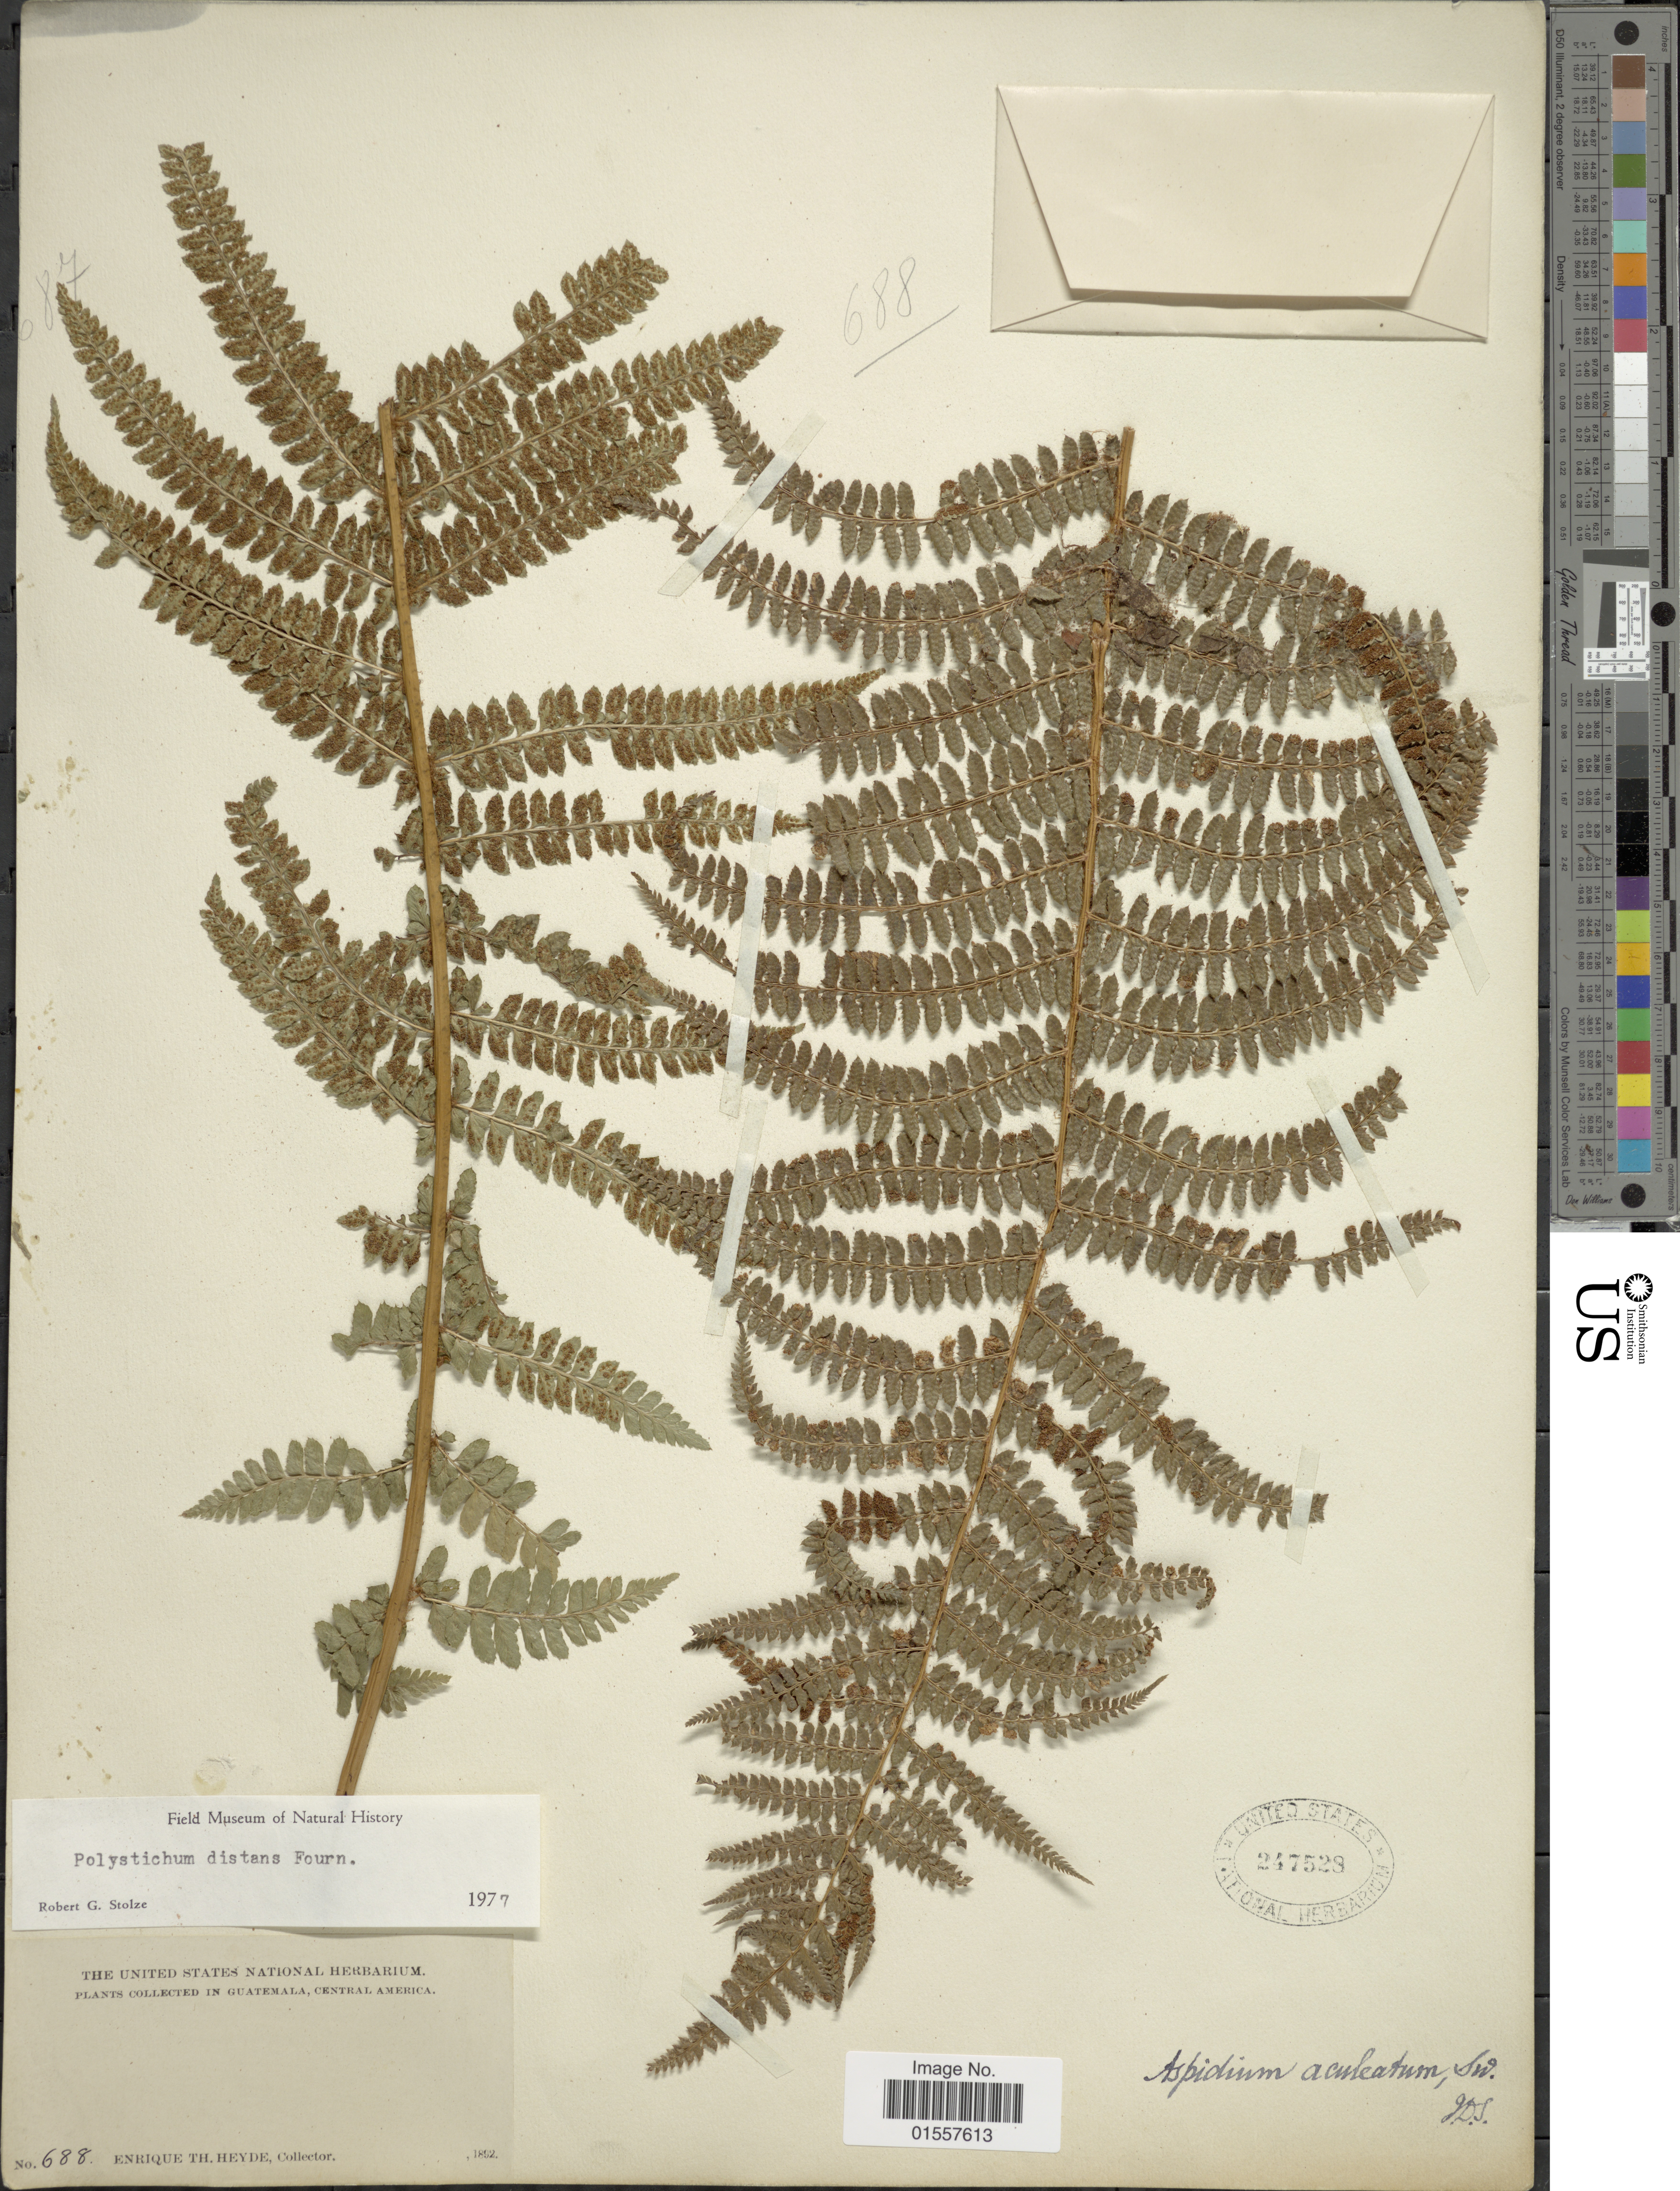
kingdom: Plantae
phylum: Tracheophyta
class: Polypodiopsida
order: Polypodiales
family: Dryopteridaceae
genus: Polystichum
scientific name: Polystichum distans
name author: E. Fourn.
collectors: E. T. Heyde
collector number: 688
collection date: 1892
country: Guatemala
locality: Central America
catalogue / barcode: US 247528